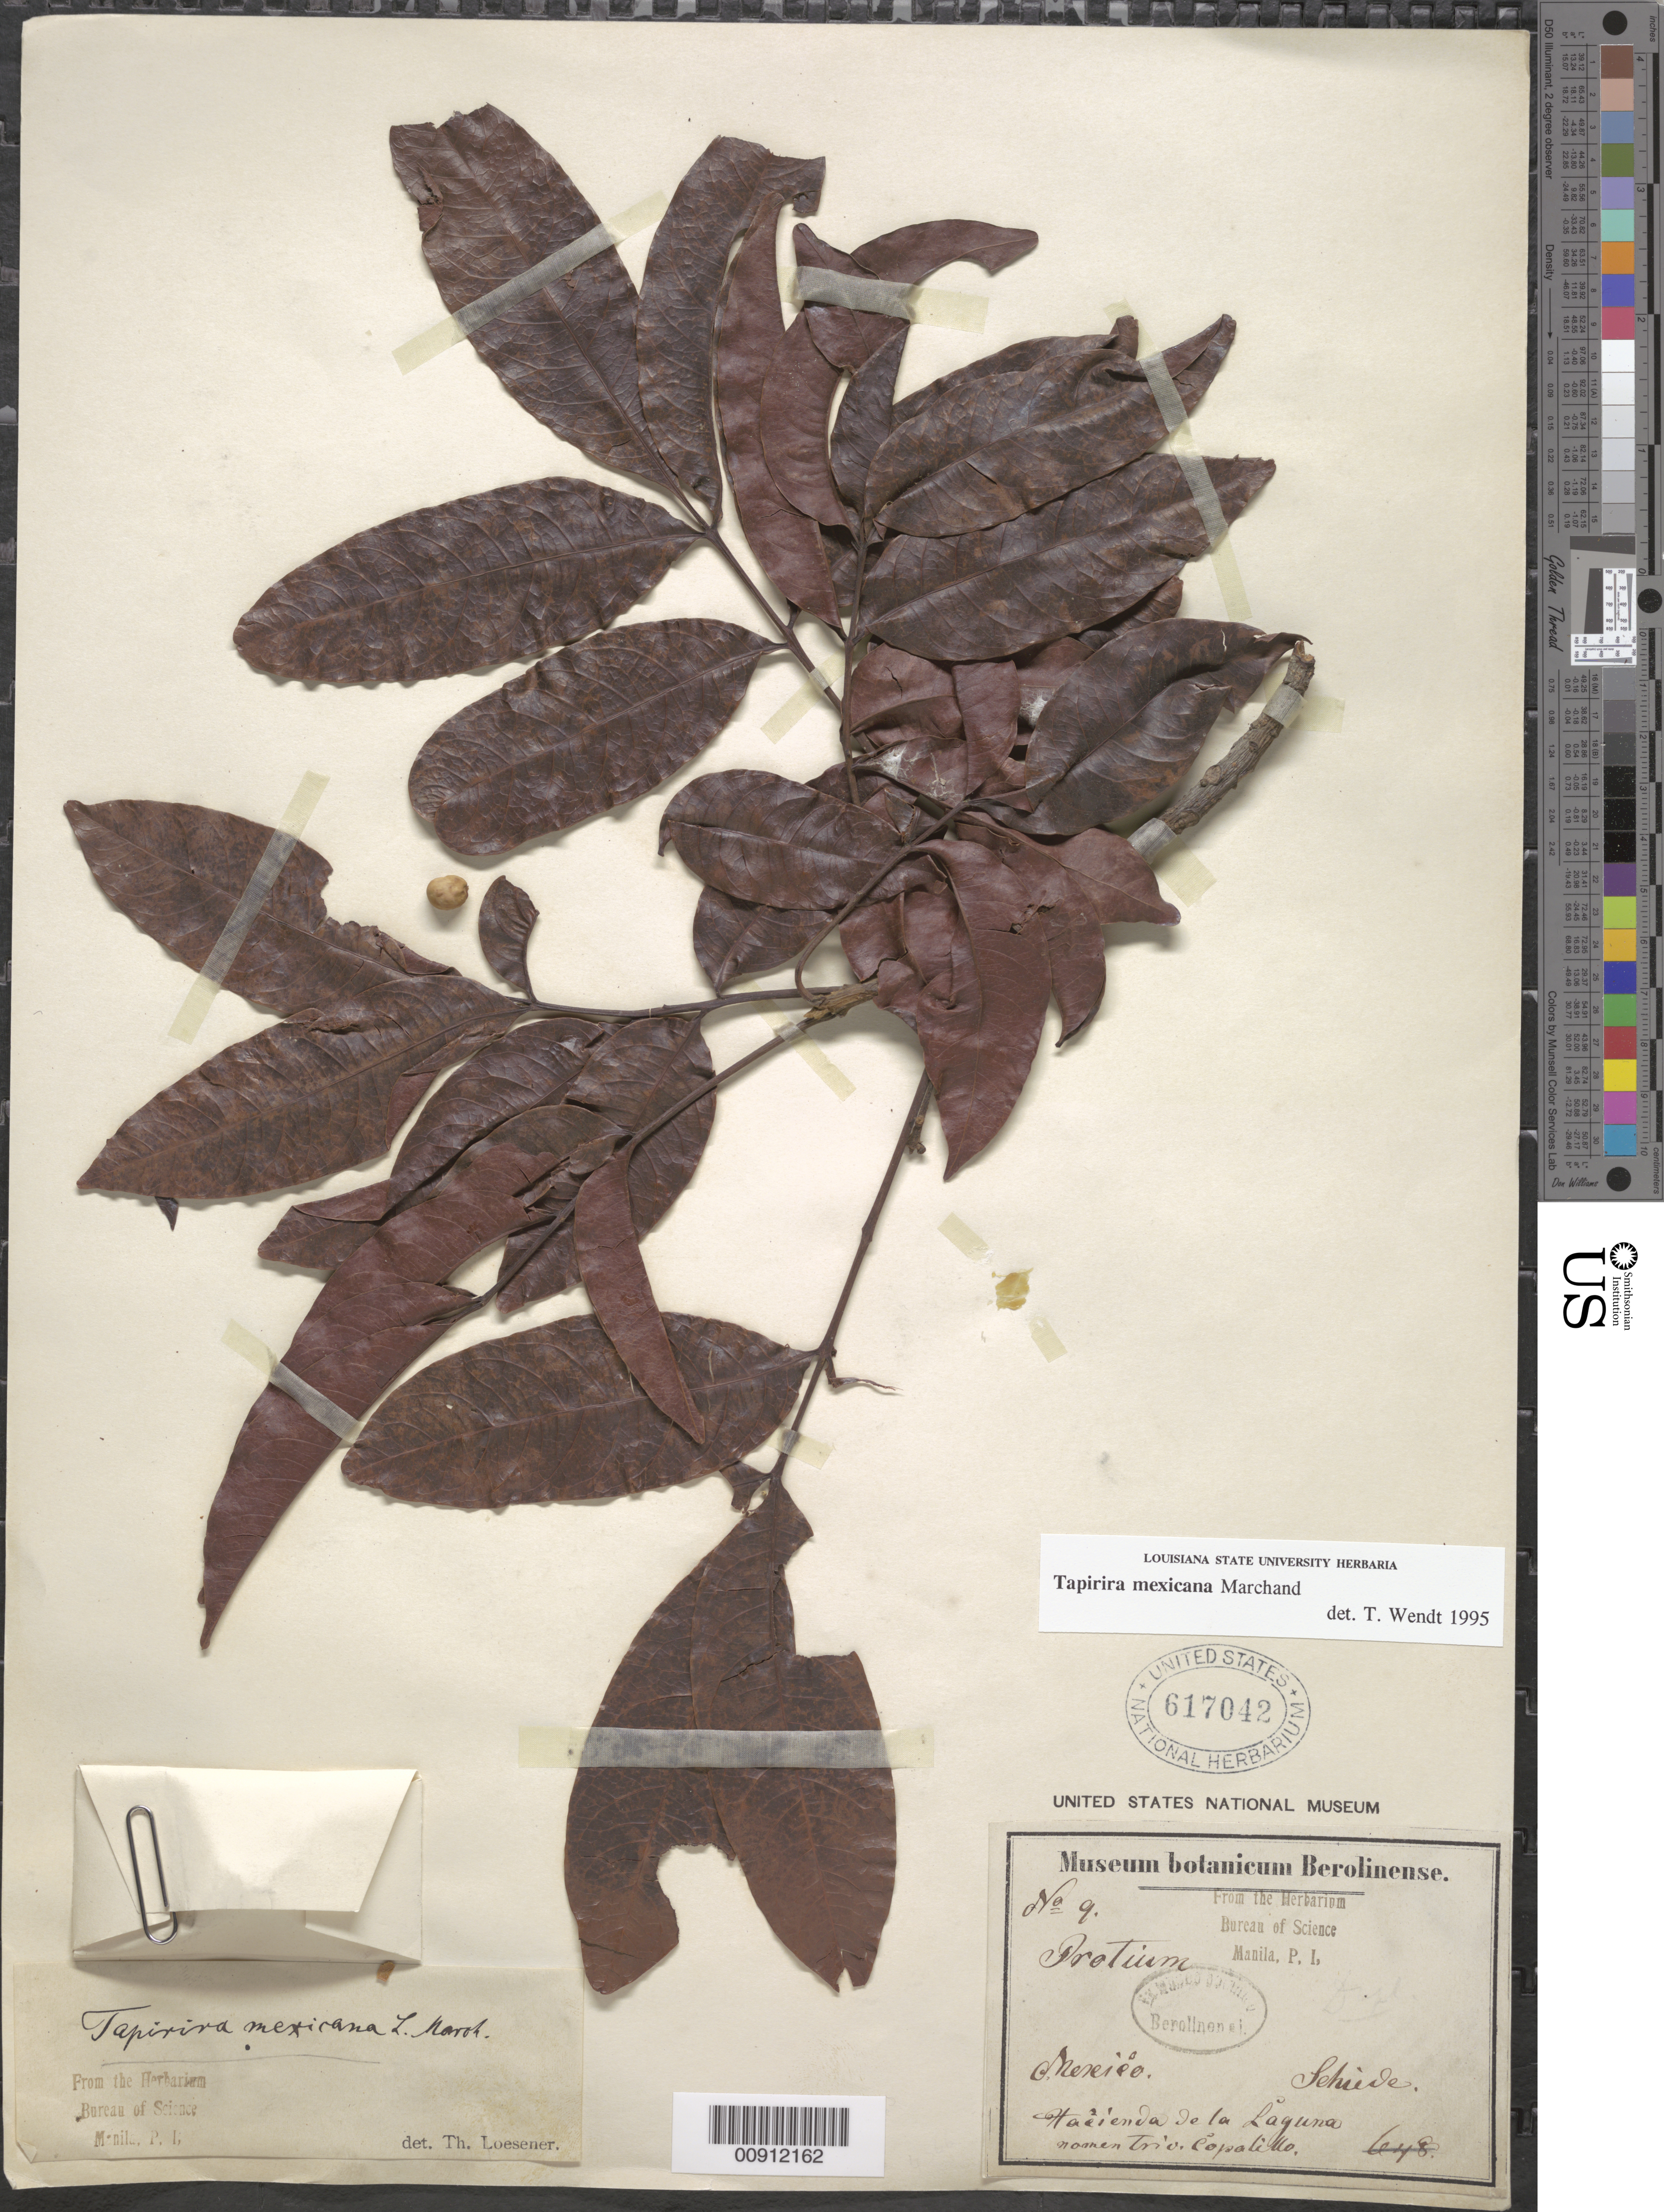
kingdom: Plantae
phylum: Tracheophyta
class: Magnoliopsida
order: Sapindales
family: Anacardiaceae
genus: Tapirira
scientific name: Tapirira mexicana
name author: Marchand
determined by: Mitchell, John D.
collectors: Schiede, --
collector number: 9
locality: Hacienda de la Laguna.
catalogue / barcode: US 617042